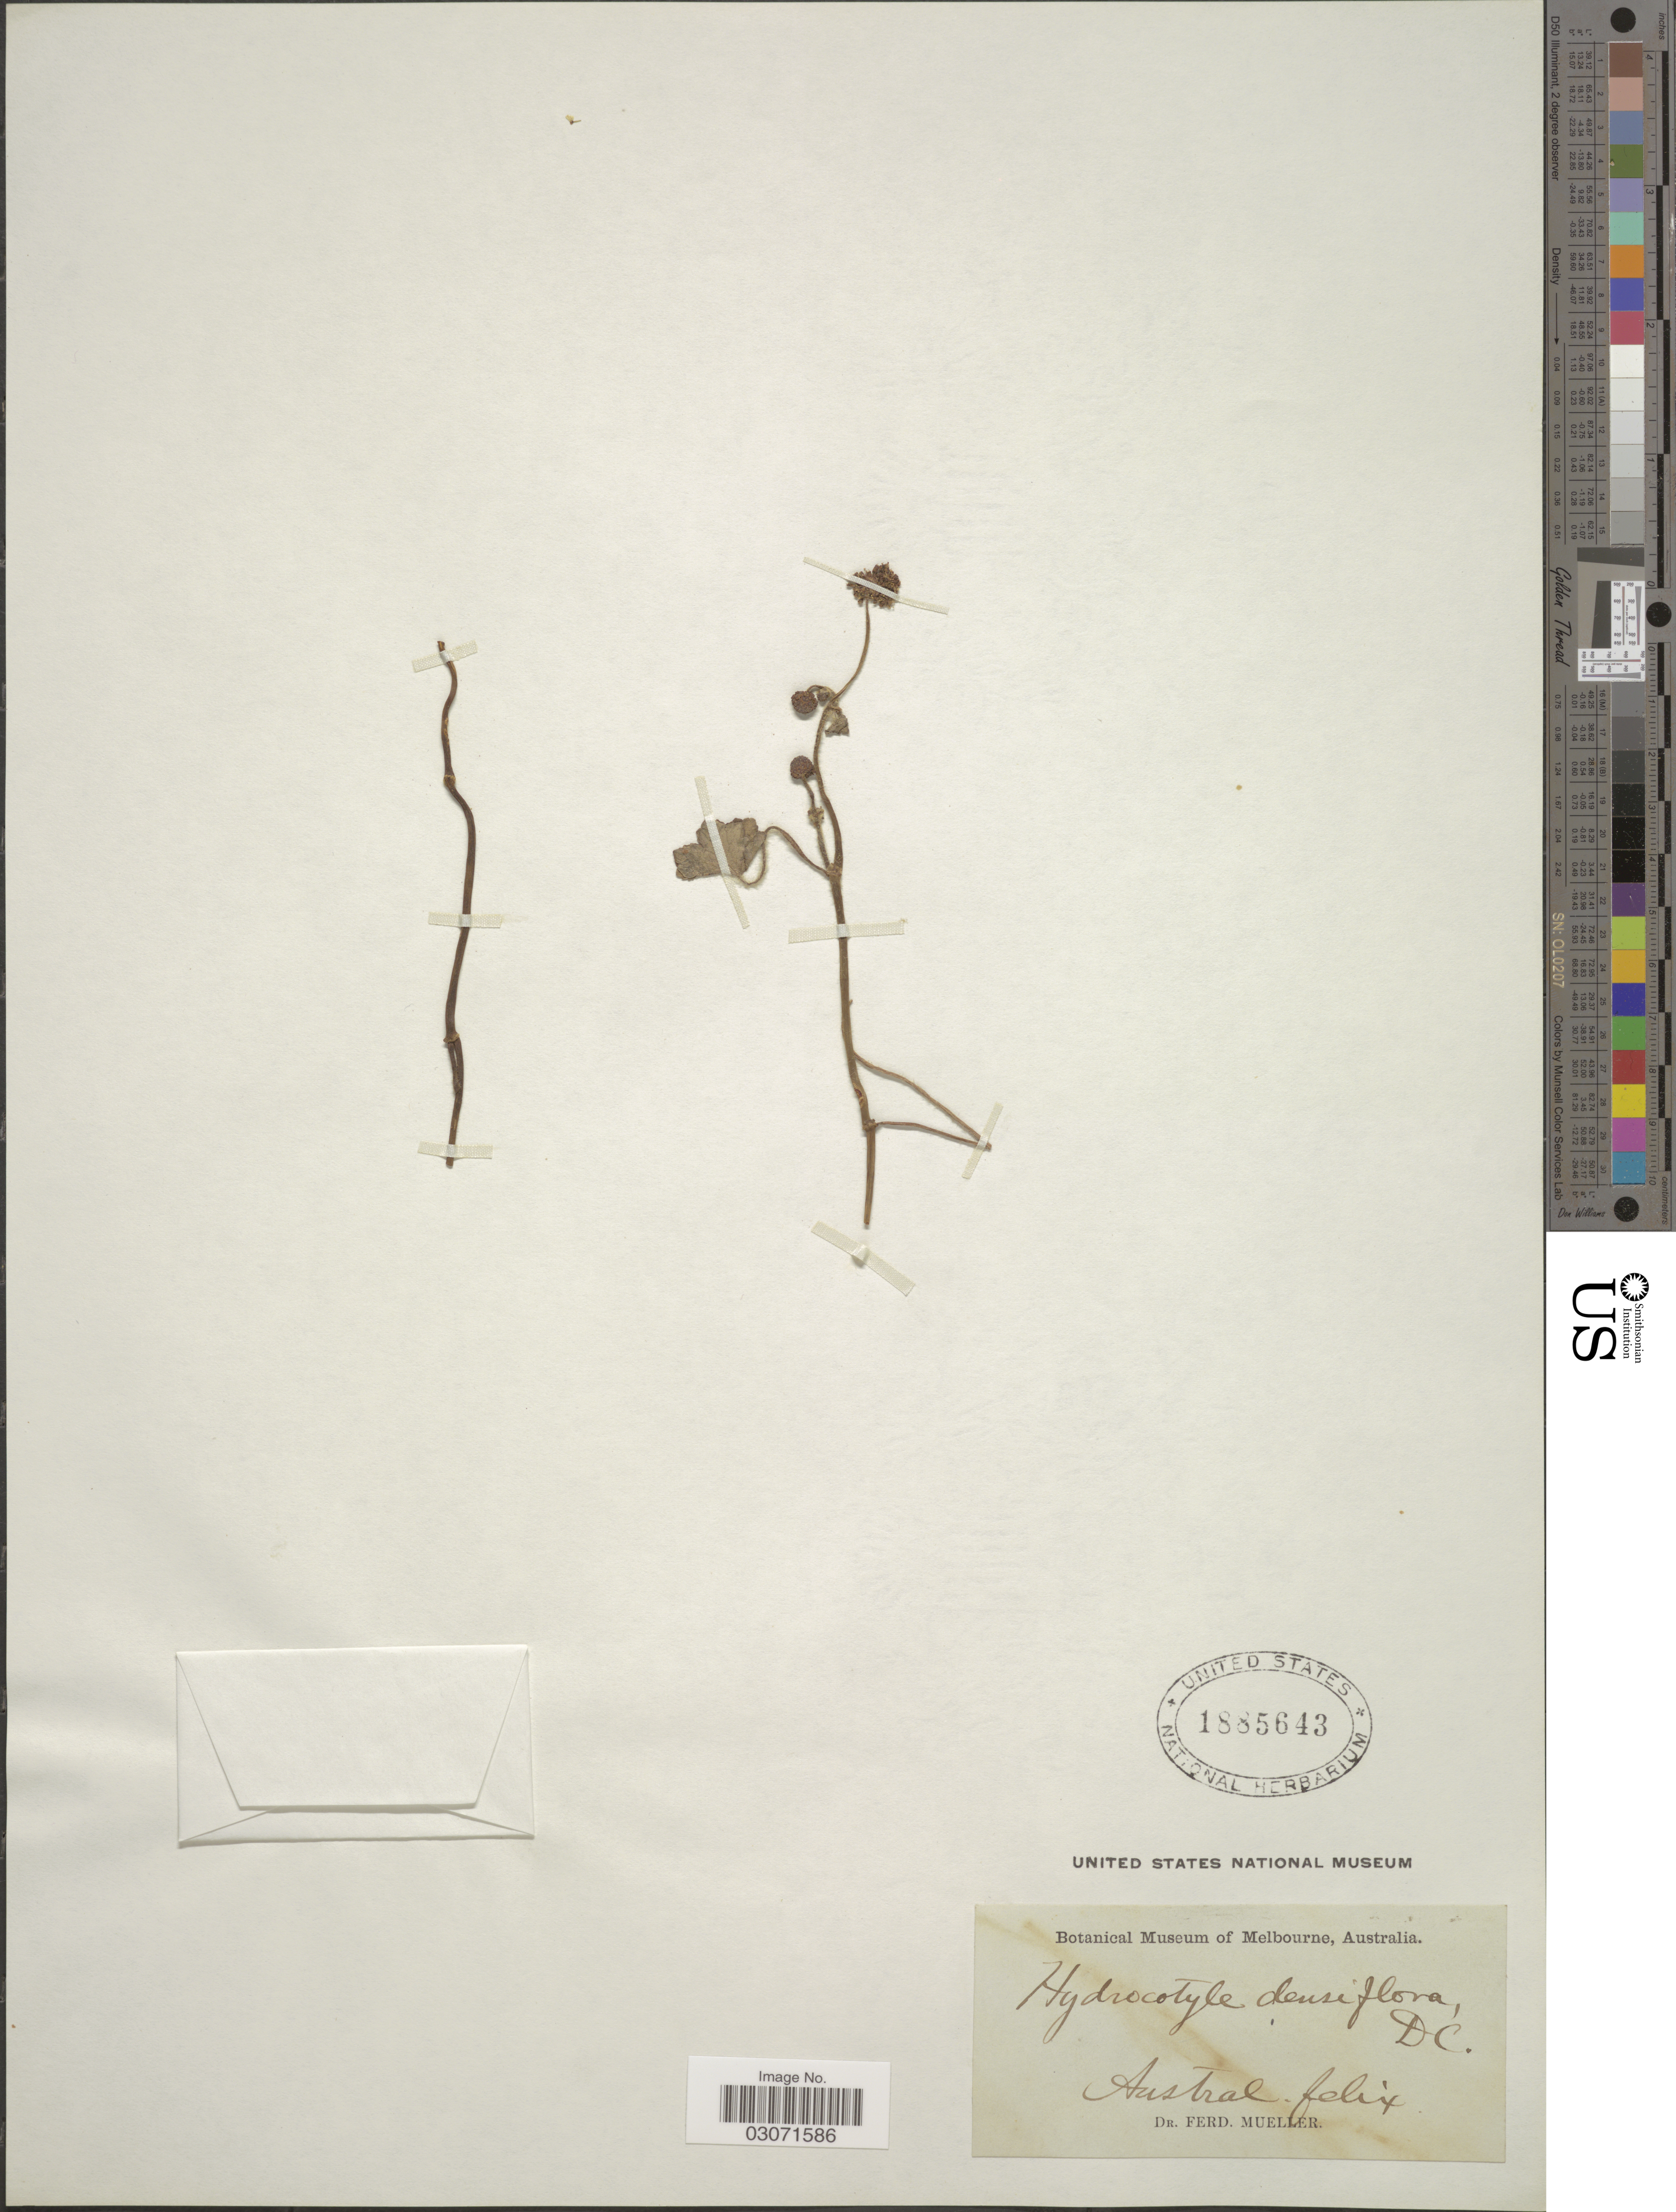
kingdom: Plantae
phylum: Tracheophyta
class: Magnoliopsida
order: Apiales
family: Araliaceae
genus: Hydrocotyle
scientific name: Hydrocotyle densiflora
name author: DC.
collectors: F. Mueller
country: Australia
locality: Austral-felix.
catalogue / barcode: US 1885643